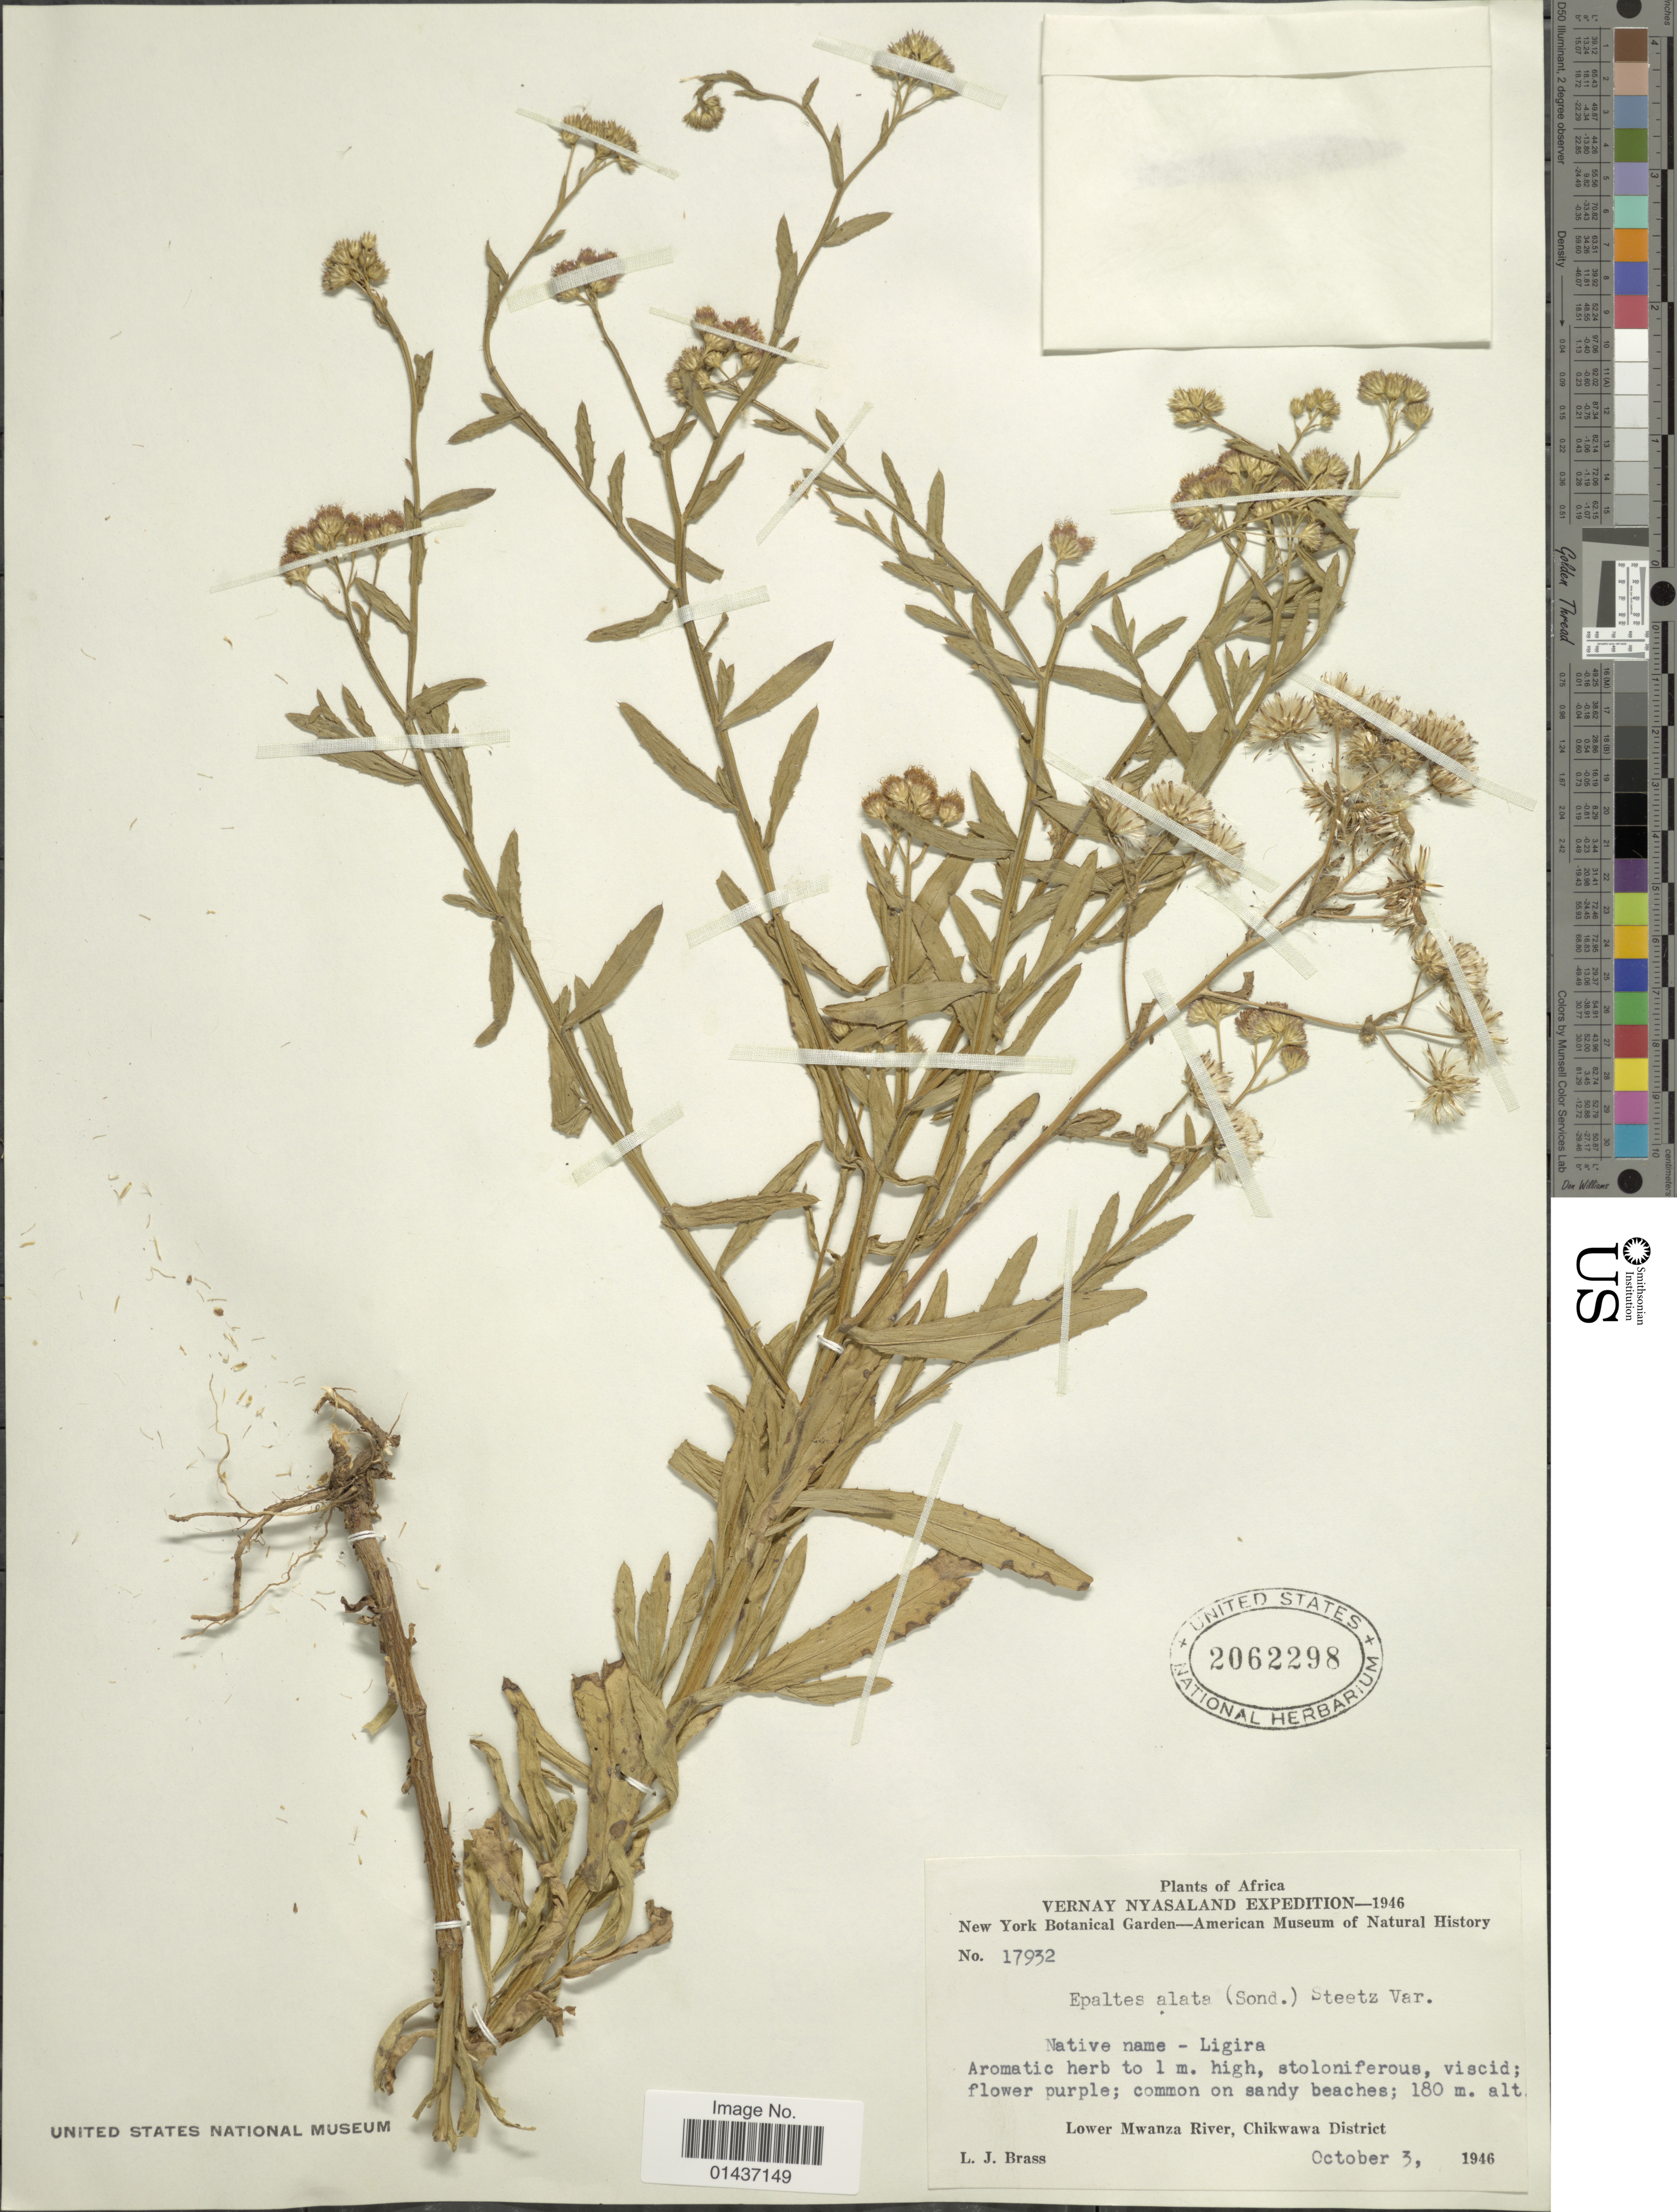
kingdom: Plantae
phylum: Tracheophyta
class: Magnoliopsida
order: Asterales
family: Asteraceae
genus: Pluchea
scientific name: Pluchea dioscoridis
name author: (L.) DC.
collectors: L. J. Brass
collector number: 17932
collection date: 1946-10-03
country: Tanzania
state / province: Mwanza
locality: Common on sandy beaches, Lower Mwanza River, Chikwawa District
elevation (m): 180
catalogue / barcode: US 2062298